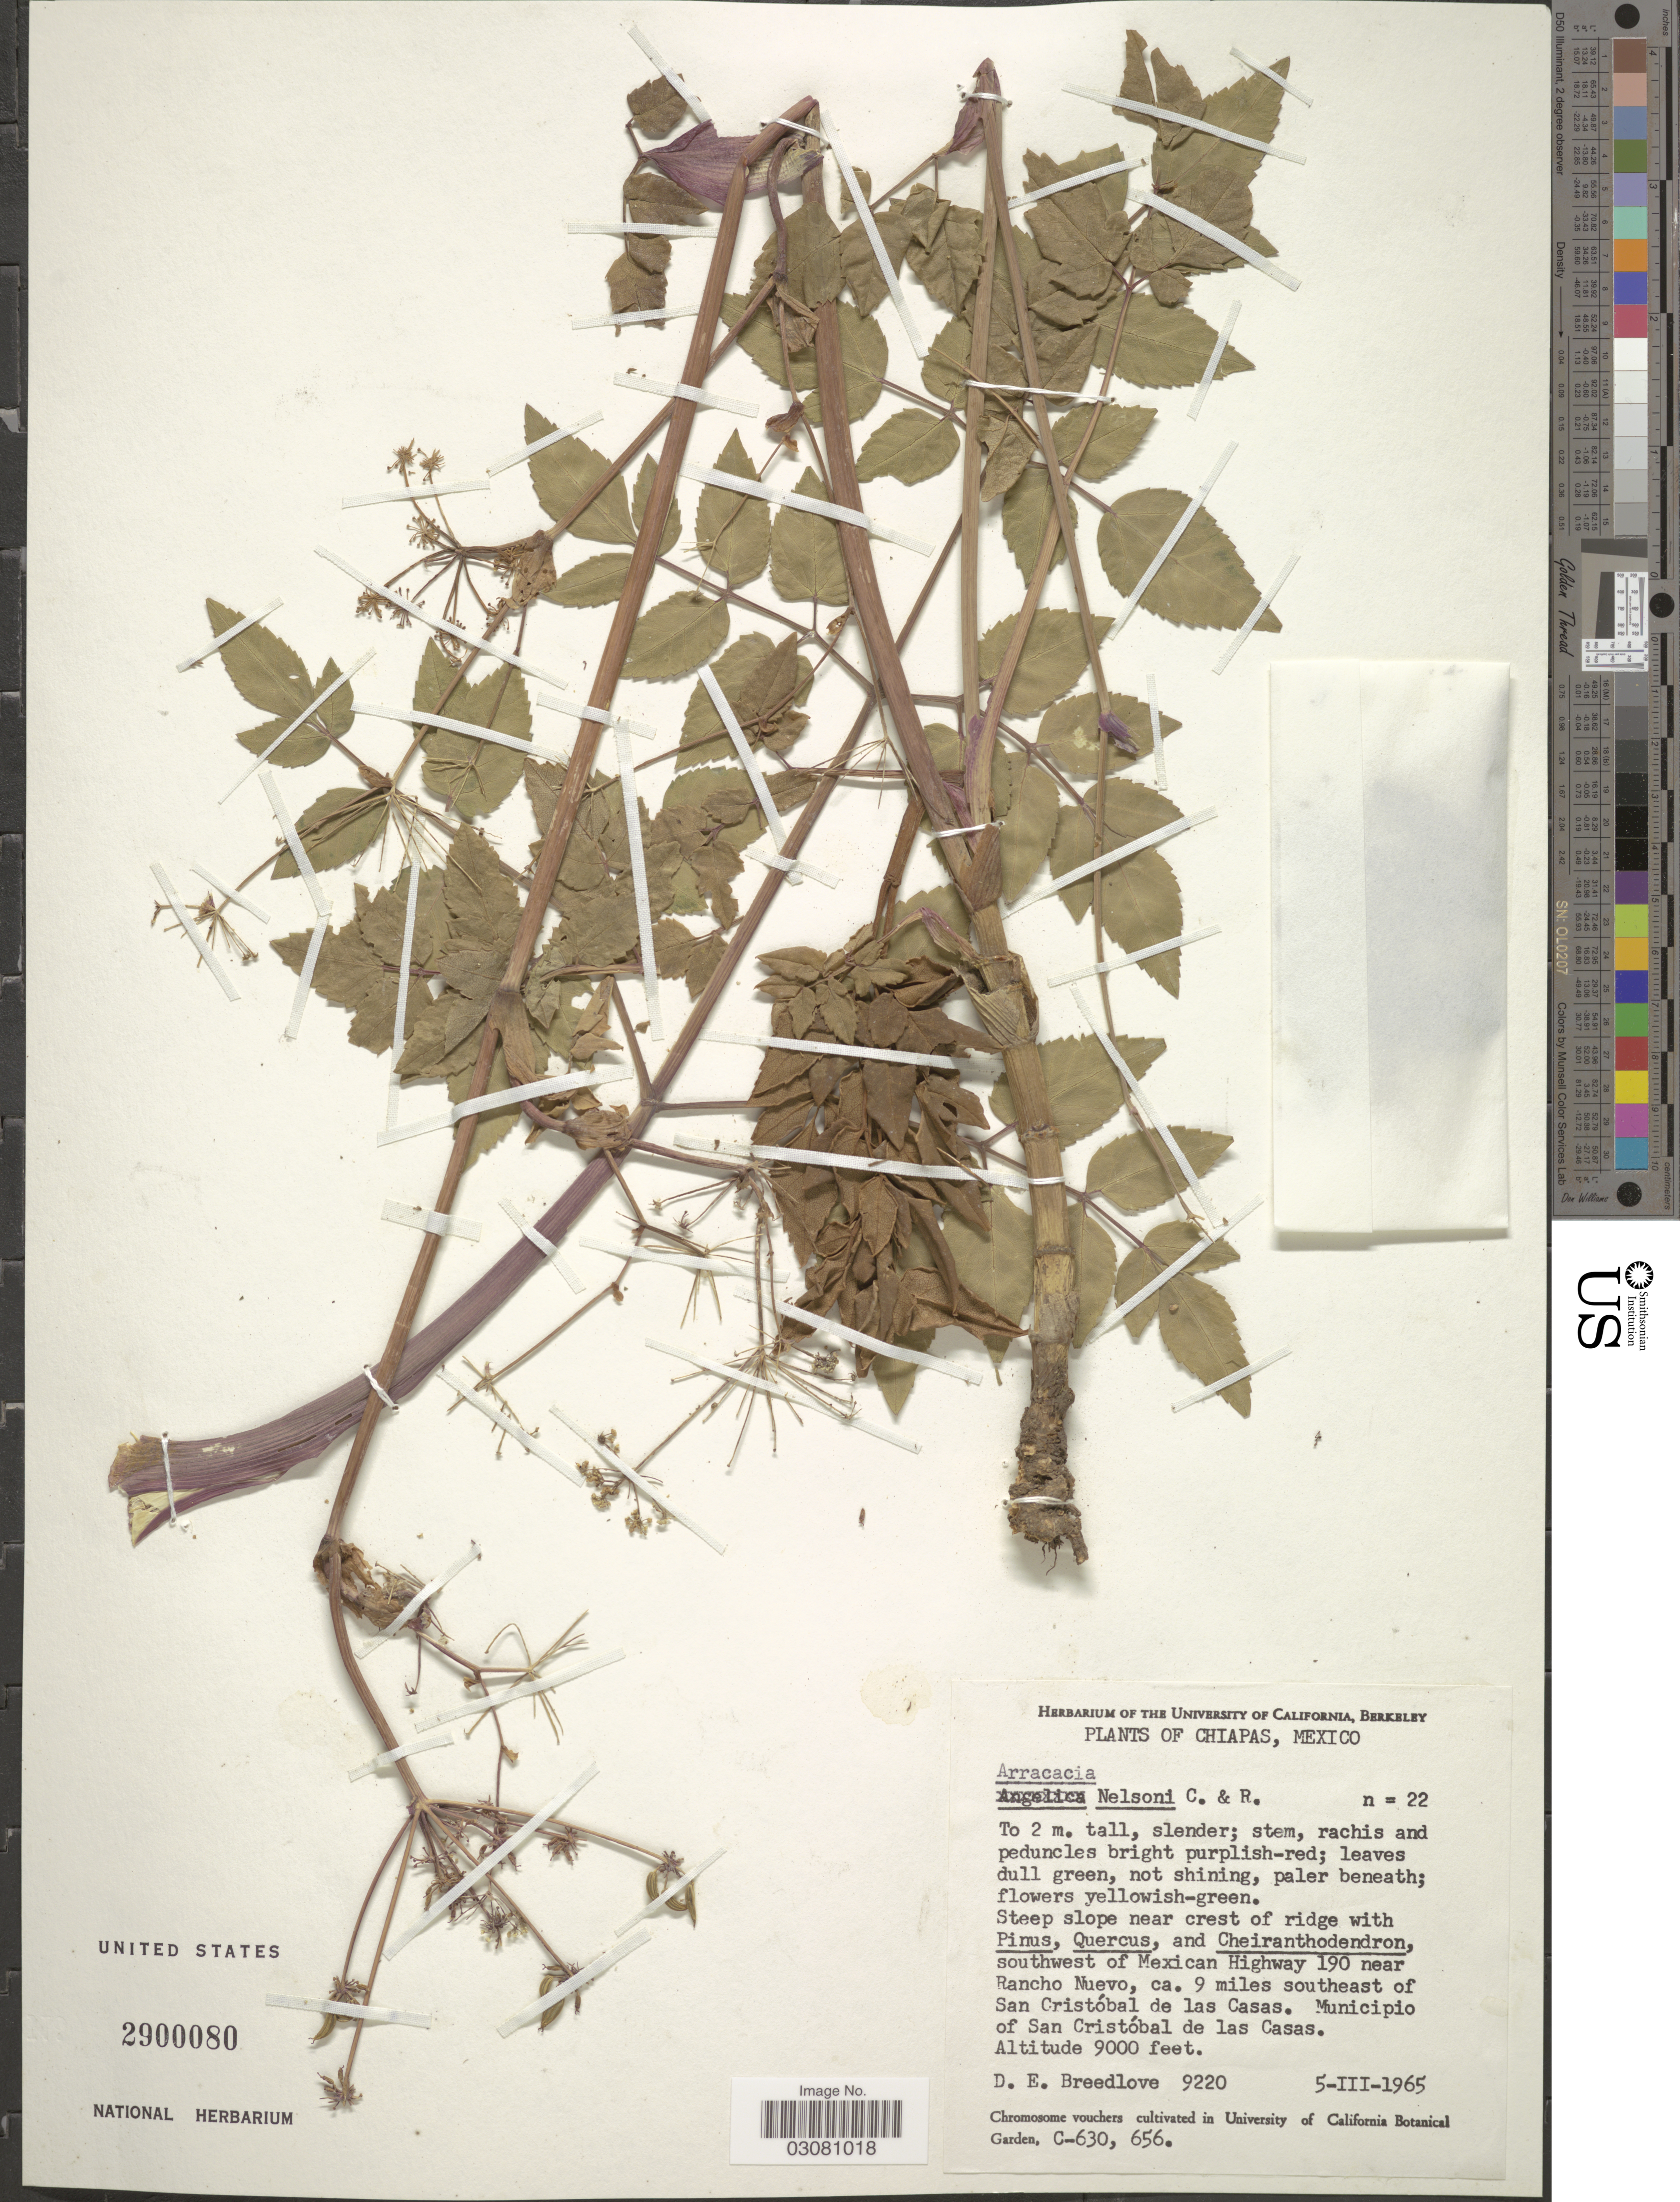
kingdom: Plantae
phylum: Tracheophyta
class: Magnoliopsida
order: Apiales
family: Apiaceae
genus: Arracacia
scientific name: Arracacia nelsoni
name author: J.M. Coult. & Rose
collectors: D. E. Breedlove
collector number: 9220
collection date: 1965-08-05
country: Mexico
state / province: Chiapas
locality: Southwest of Mexican Highway 190 near Rancho Nuevo, ca. 9 miles southeast of San Cristóbal de las Casas. Municipio of San Cristóbal de las Casas.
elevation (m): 2743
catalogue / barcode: US 2900080